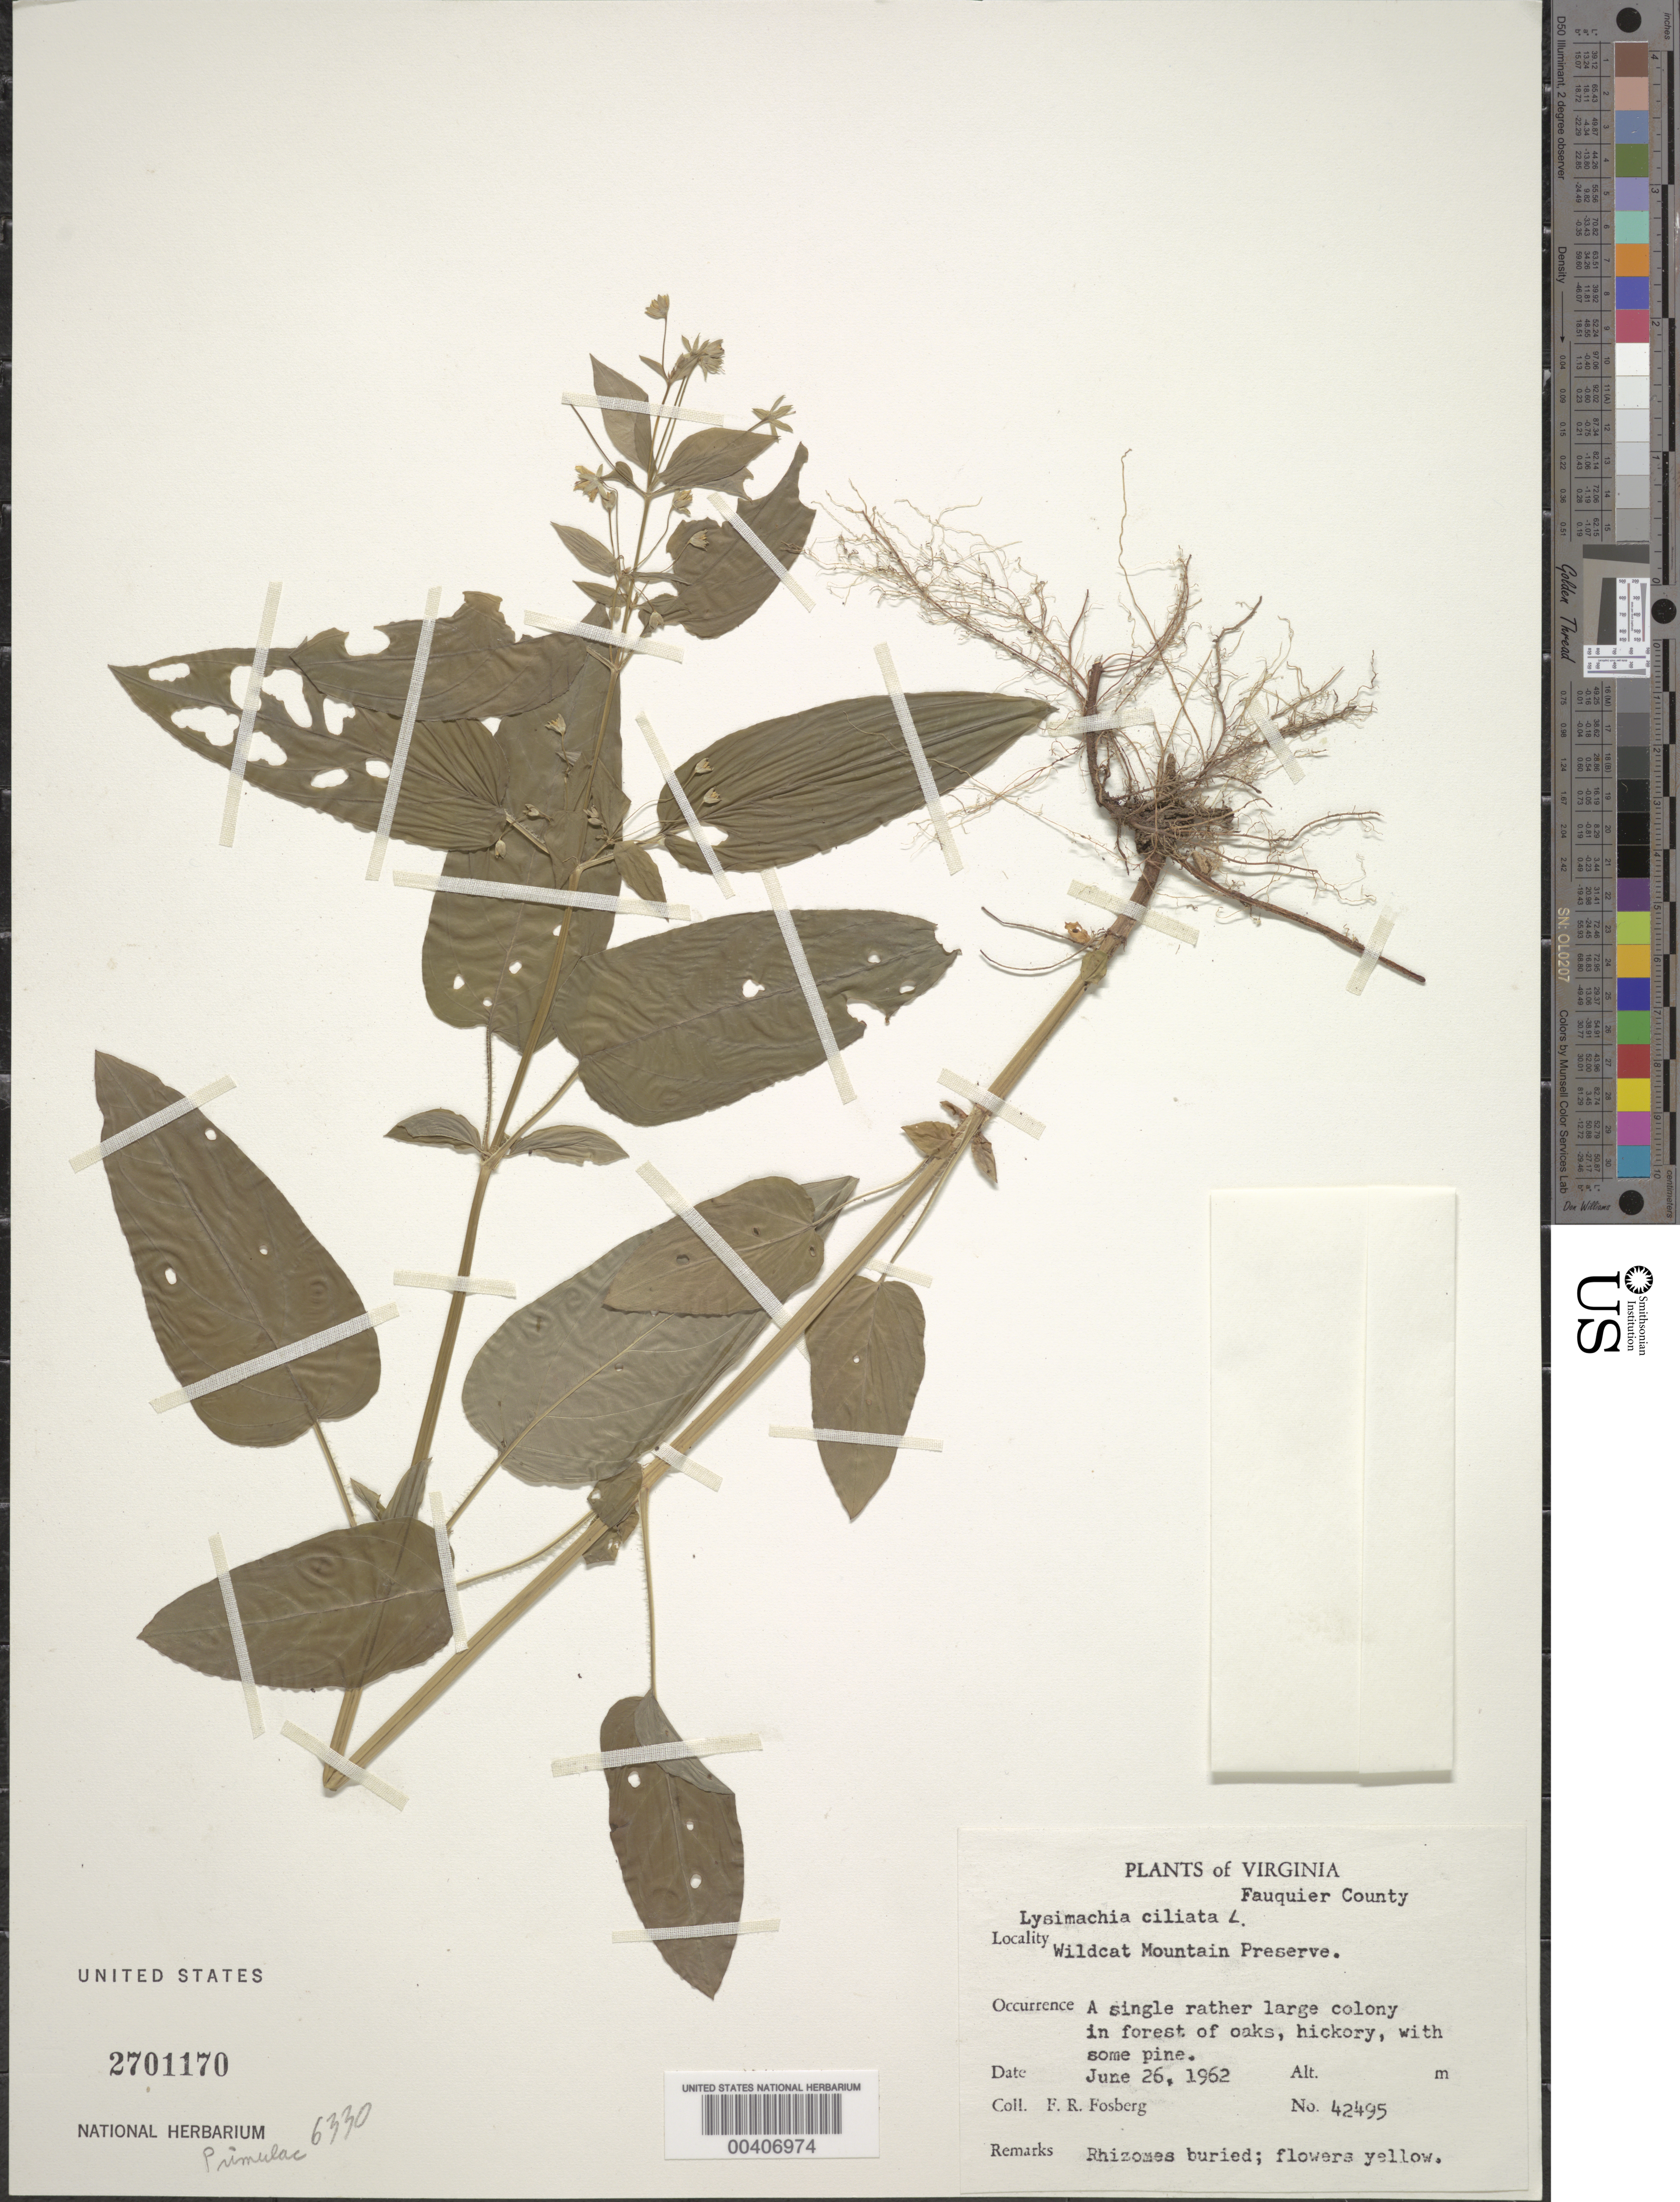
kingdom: Plantae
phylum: Tracheophyta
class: Magnoliopsida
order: Ericales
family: Primulaceae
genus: Lysimachia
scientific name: Lysimachia ciliata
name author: L.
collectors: F. R. Fosberg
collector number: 42495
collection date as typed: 26 Jun 1962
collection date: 1962-06-26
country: United States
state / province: Virginia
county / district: Fauquier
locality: Wildcat Mountain Preserve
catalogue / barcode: US 2701170